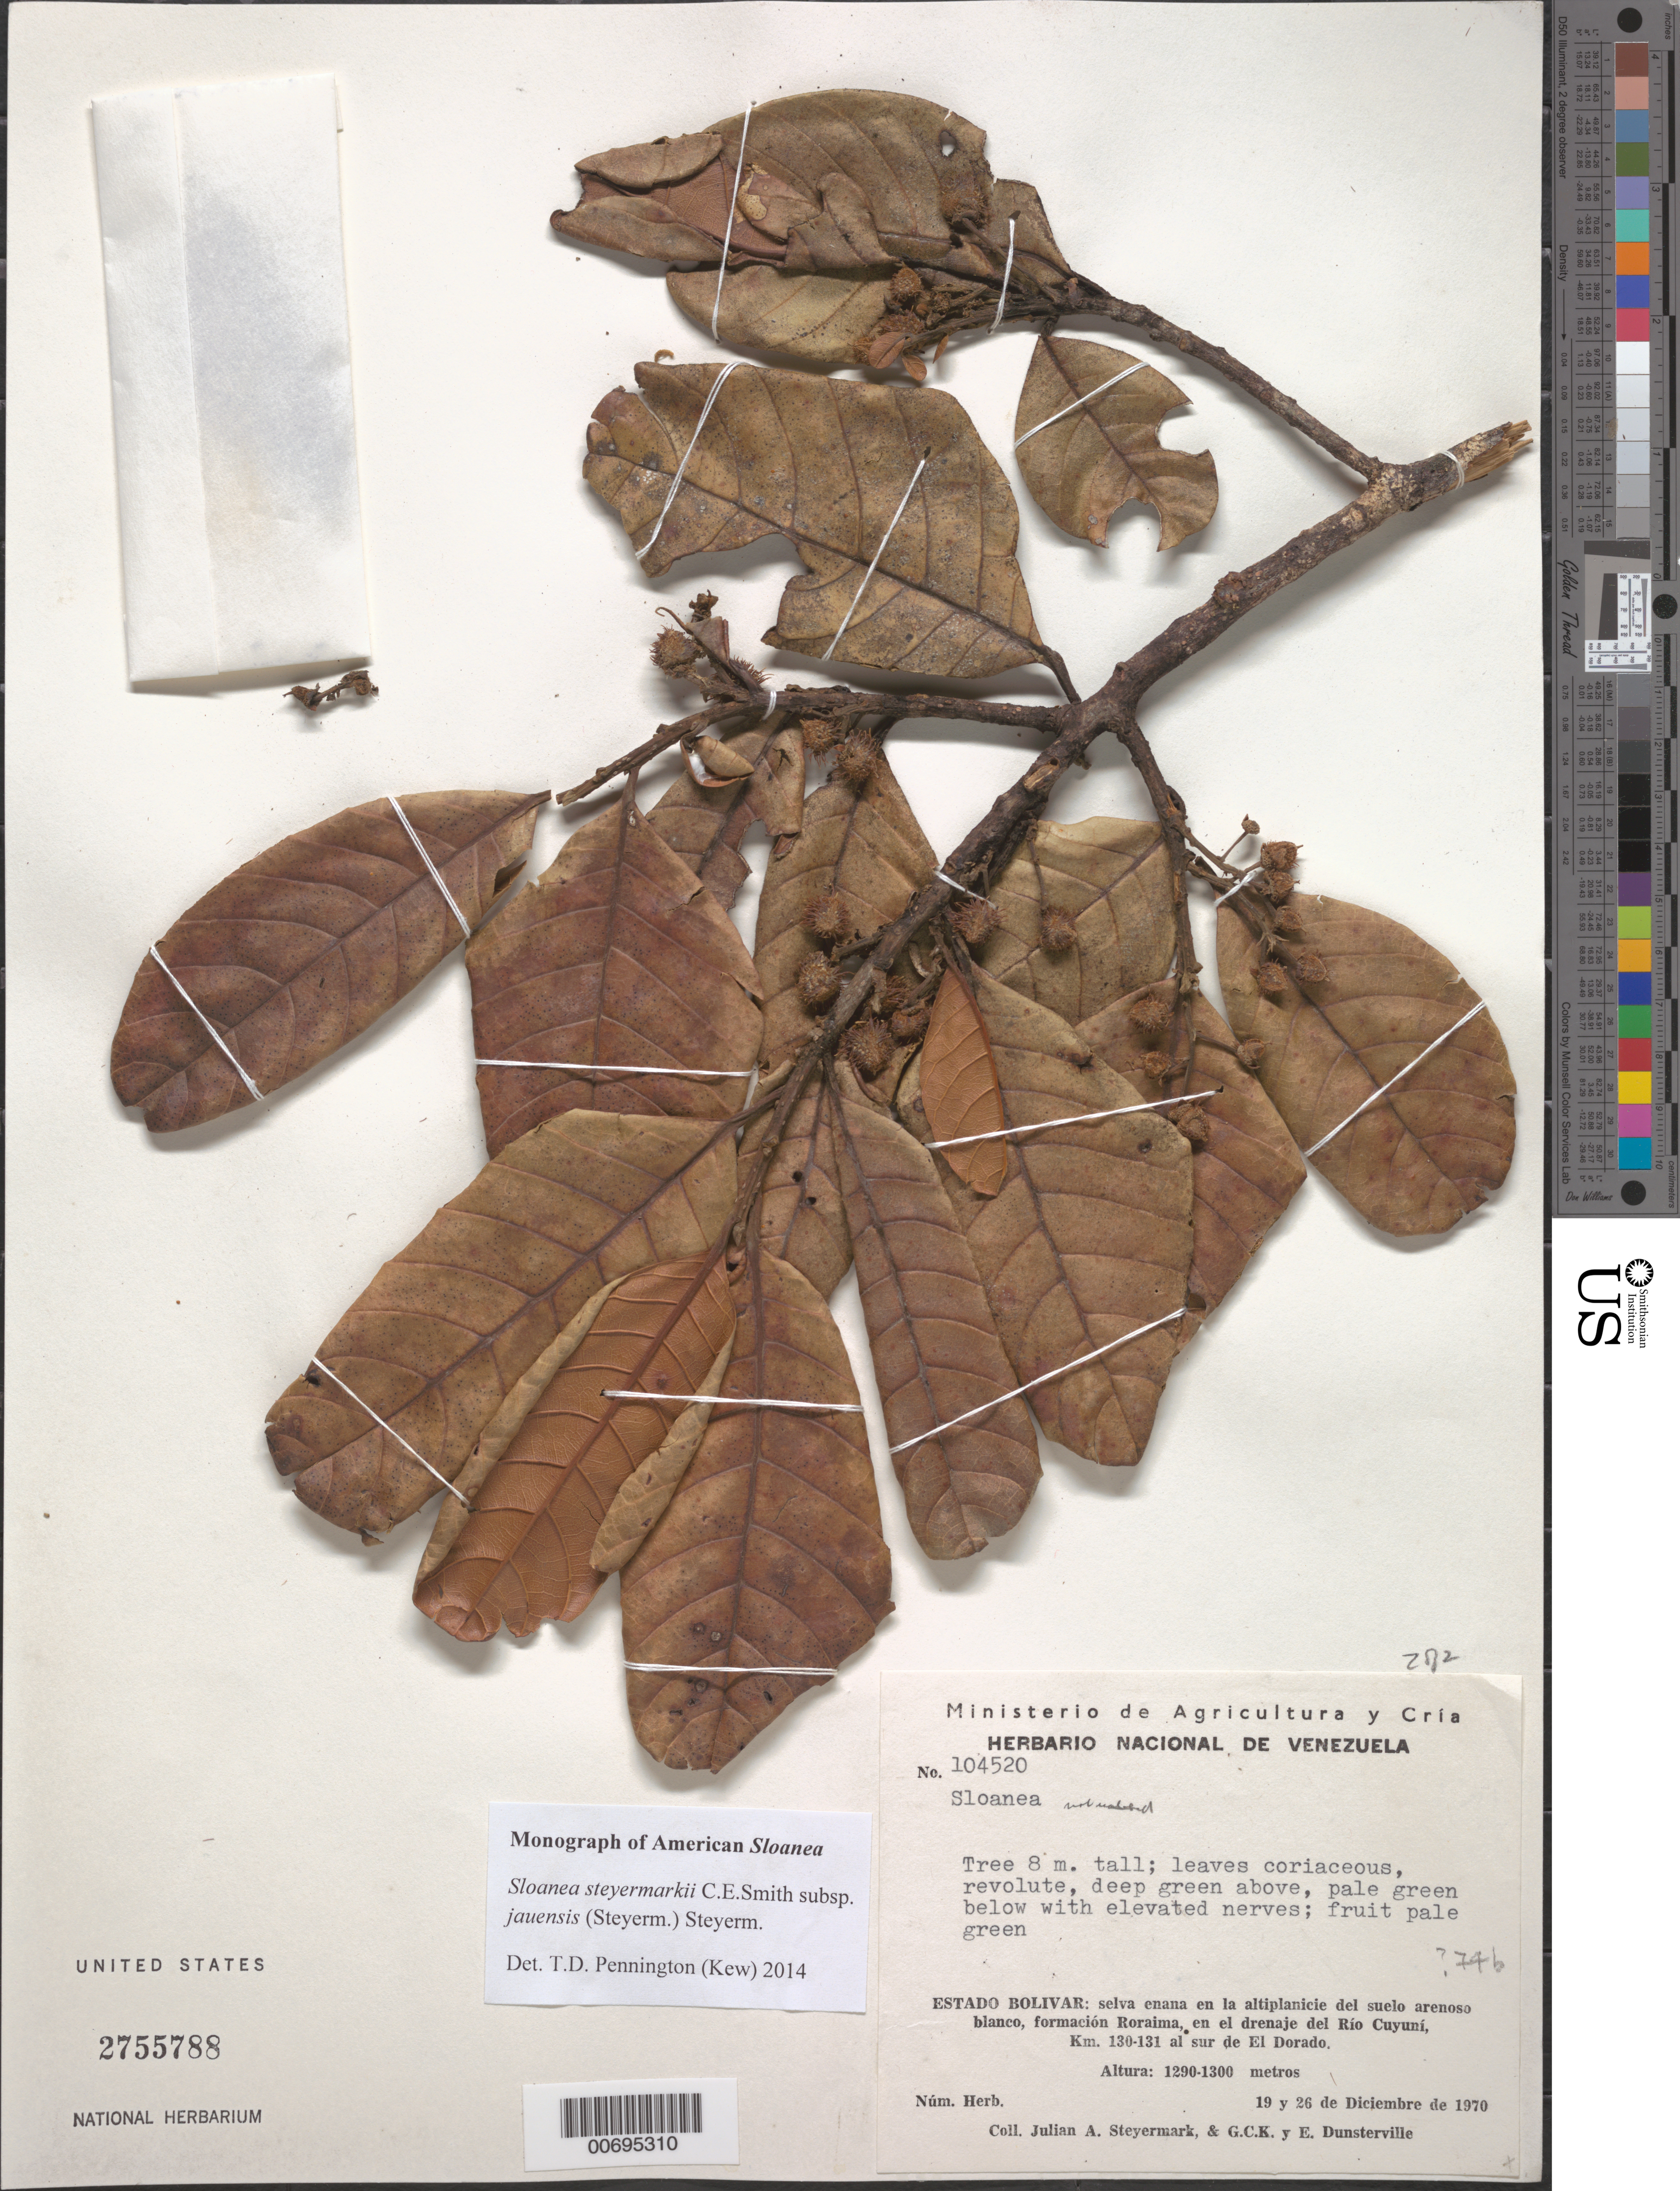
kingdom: Plantae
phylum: Tracheophyta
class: Magnoliopsida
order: Oxalidales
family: Elaeocarpaceae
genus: Sloanea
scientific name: Sloanea steyermarkii subsp. jauaensis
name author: (Steyerm.) Steyerm.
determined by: Pennington, T. D., (K)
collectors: J. Steyermark, G. C. K. Dunsterville & E. Dunsterville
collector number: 104520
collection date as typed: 19-Dec-70 to 26-Dec-70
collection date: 1970-12-19/1970-12-26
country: Venezuela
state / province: Bolívar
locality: Roraima, Río Cuyuní drainage, 130-131 km S of El Dorado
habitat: Dwarf forest on high plateau, white sandy ground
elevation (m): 1290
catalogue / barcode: US 2755788